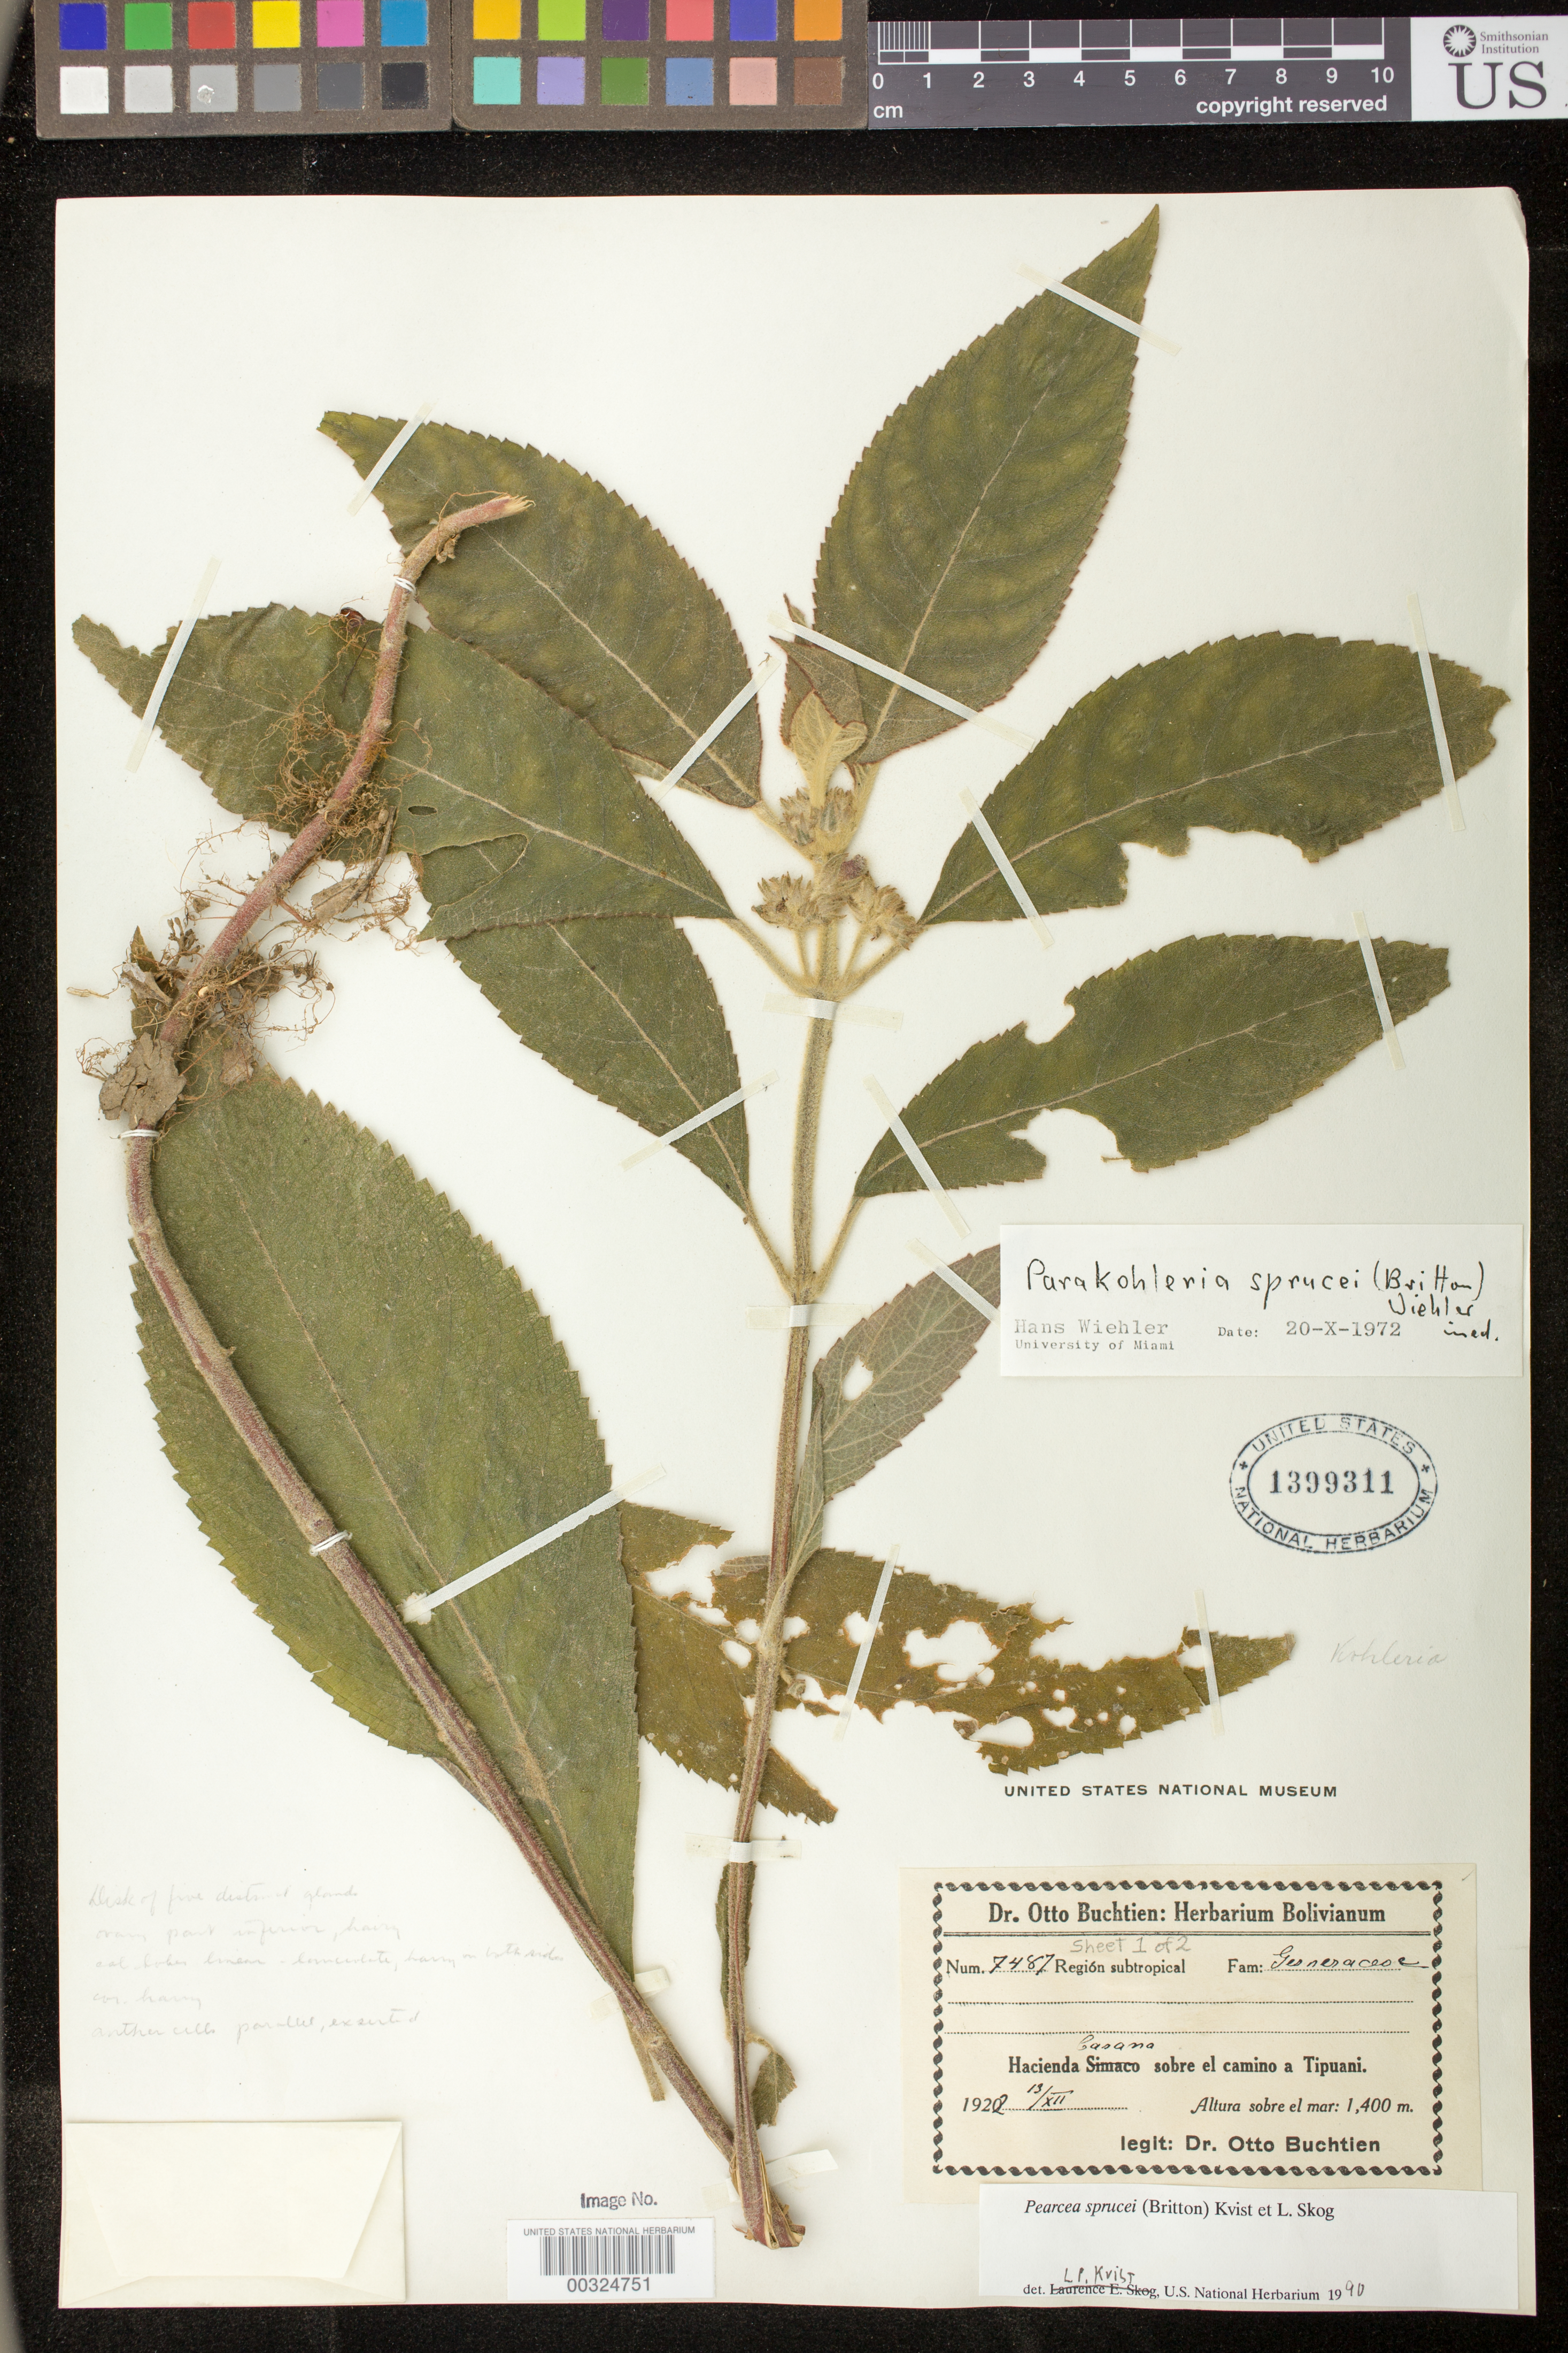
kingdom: Plantae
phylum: Tracheophyta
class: Magnoliopsida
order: Lamiales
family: Gesneriaceae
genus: Pearcea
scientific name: Pearcea sprucei var. sprucei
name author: (Britton ex Rusby) L.P. Kvist & L.E. Skog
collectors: O. Buchtien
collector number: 7487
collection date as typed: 13 Dec 1922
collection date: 1922-12-13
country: Bolivia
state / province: La Paz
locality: Hacienda Carana above road to Tipuani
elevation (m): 1400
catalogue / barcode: US 1399311